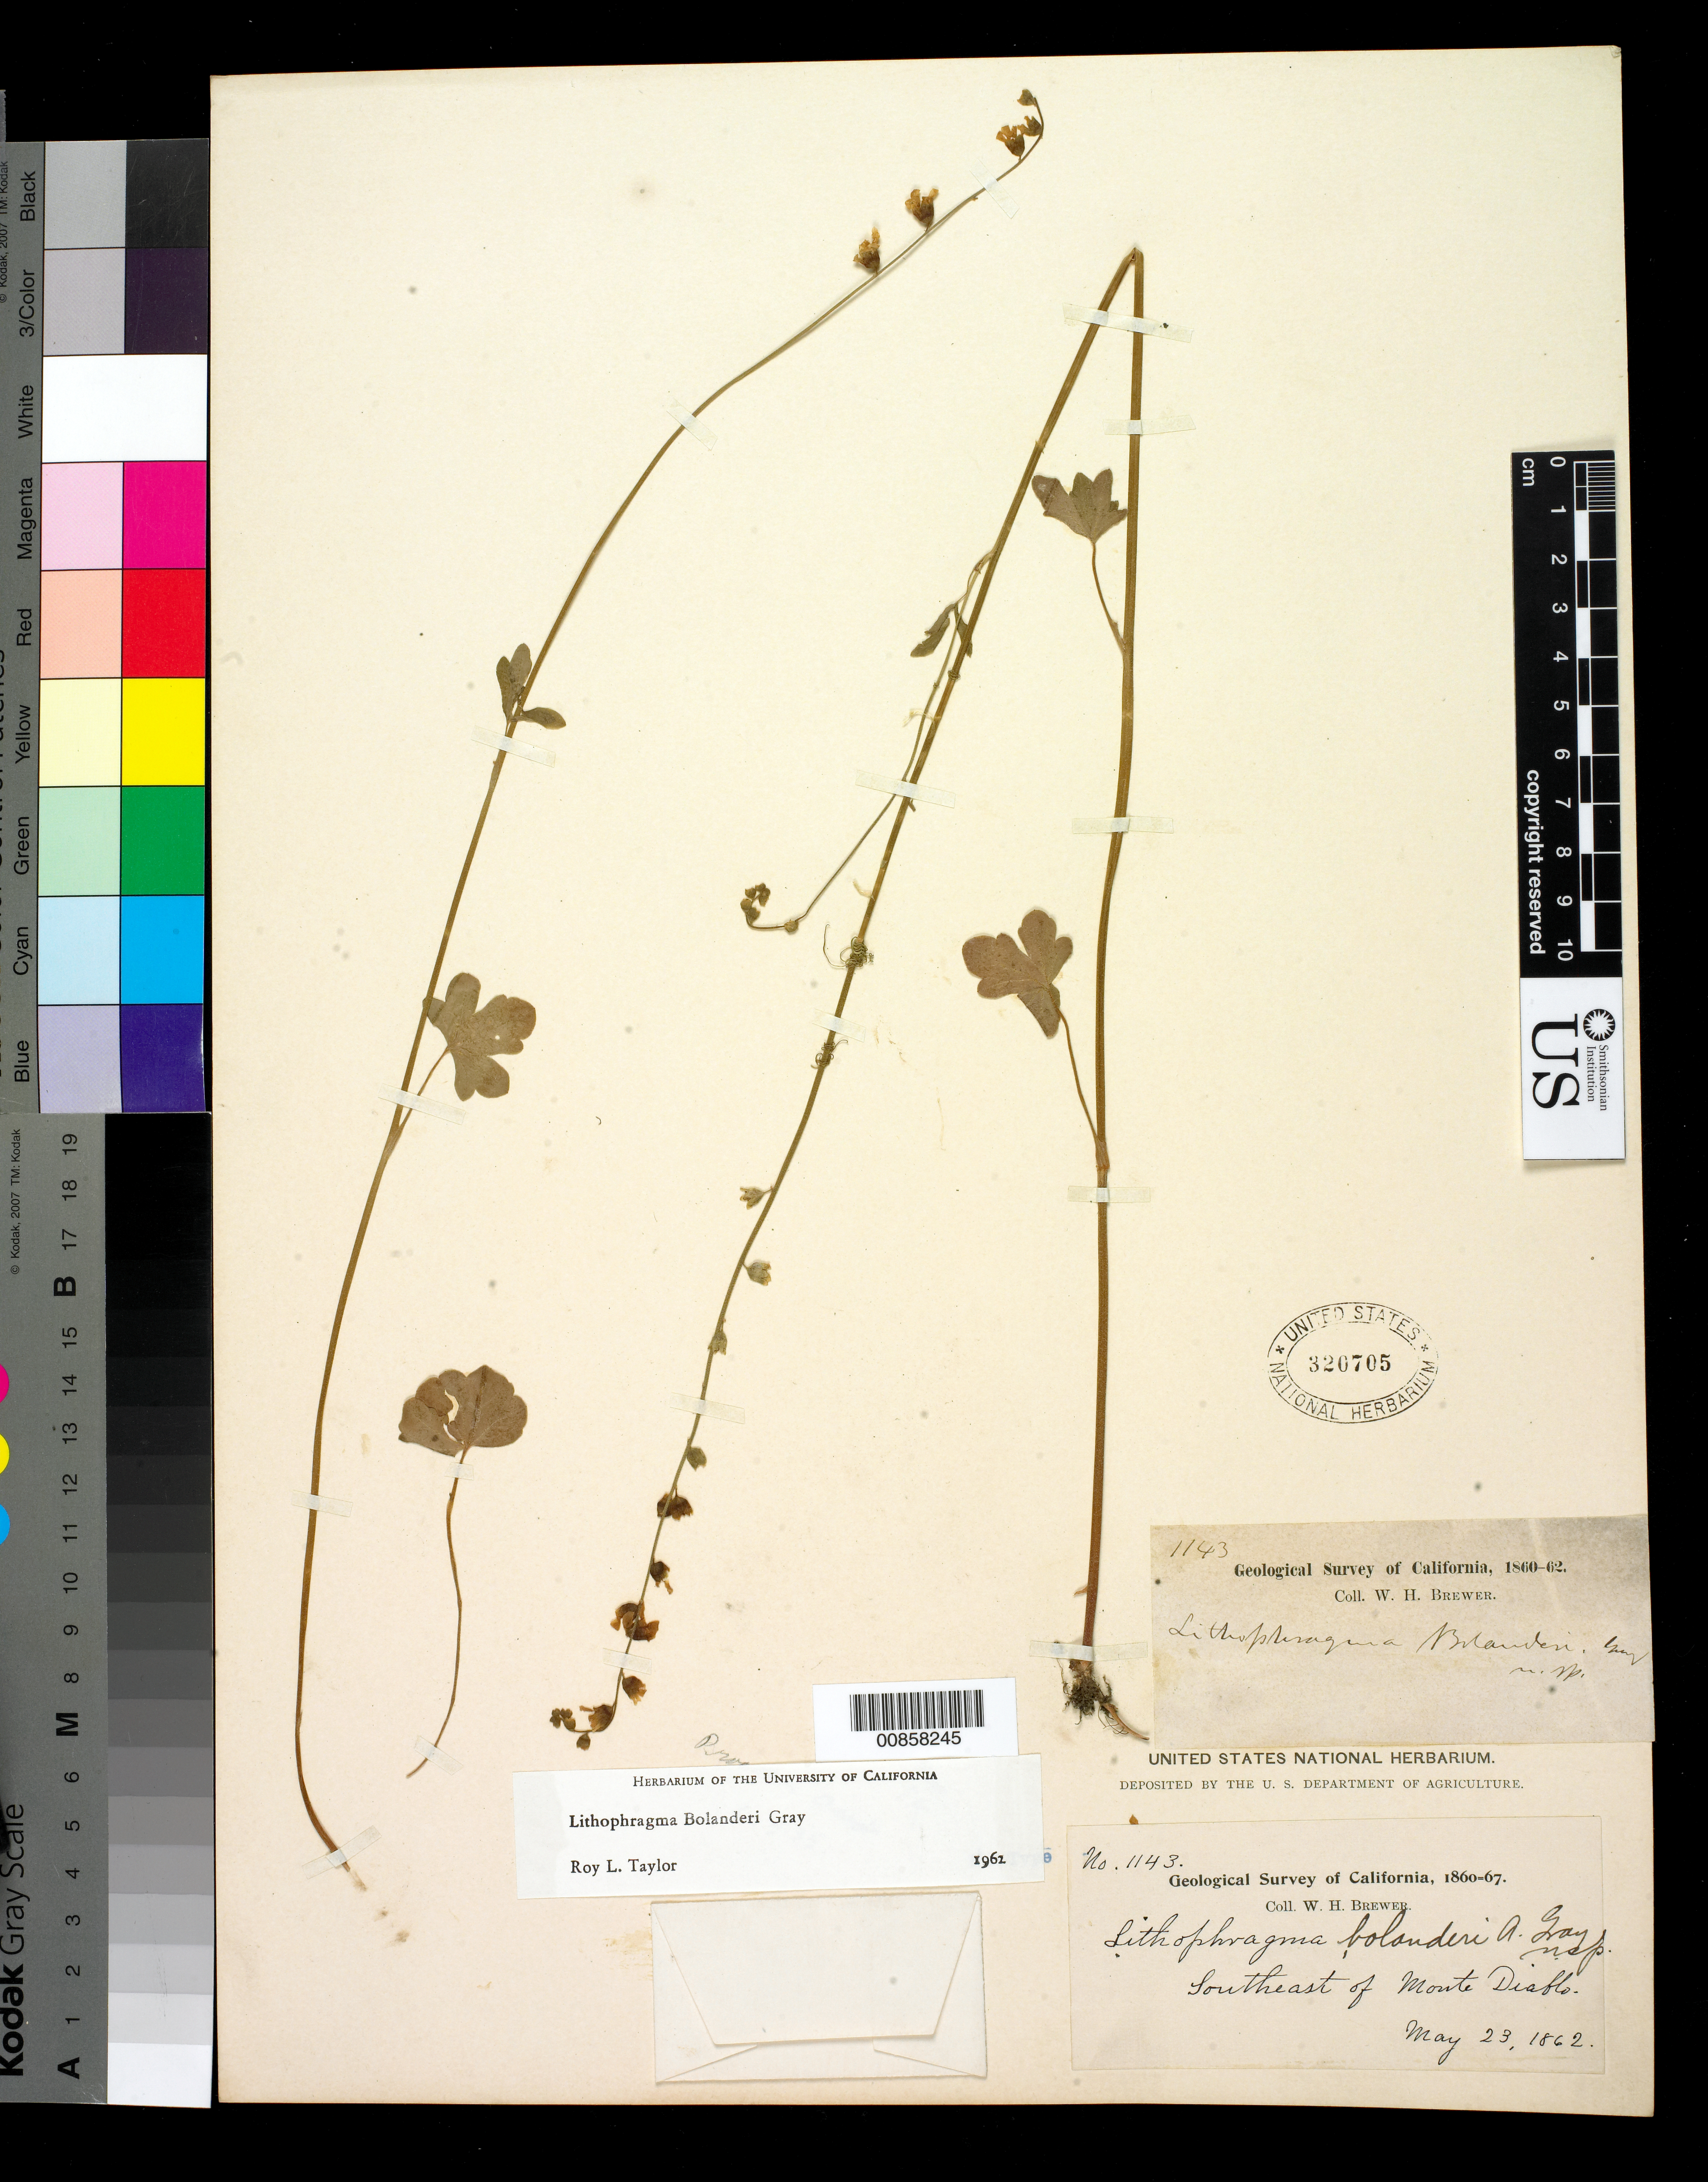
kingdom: Plantae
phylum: Tracheophyta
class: Magnoliopsida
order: Saxifragales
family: Saxifragaceae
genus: Lithophragma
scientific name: Lithophragma bolanderi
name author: A. Gray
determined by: Taylor, R. L.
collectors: W. H. Brewer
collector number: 1143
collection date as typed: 23 May 1862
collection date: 1862-05-23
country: United States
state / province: California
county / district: Contra Costa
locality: Southeast of Monte Diablo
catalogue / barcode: US 320705